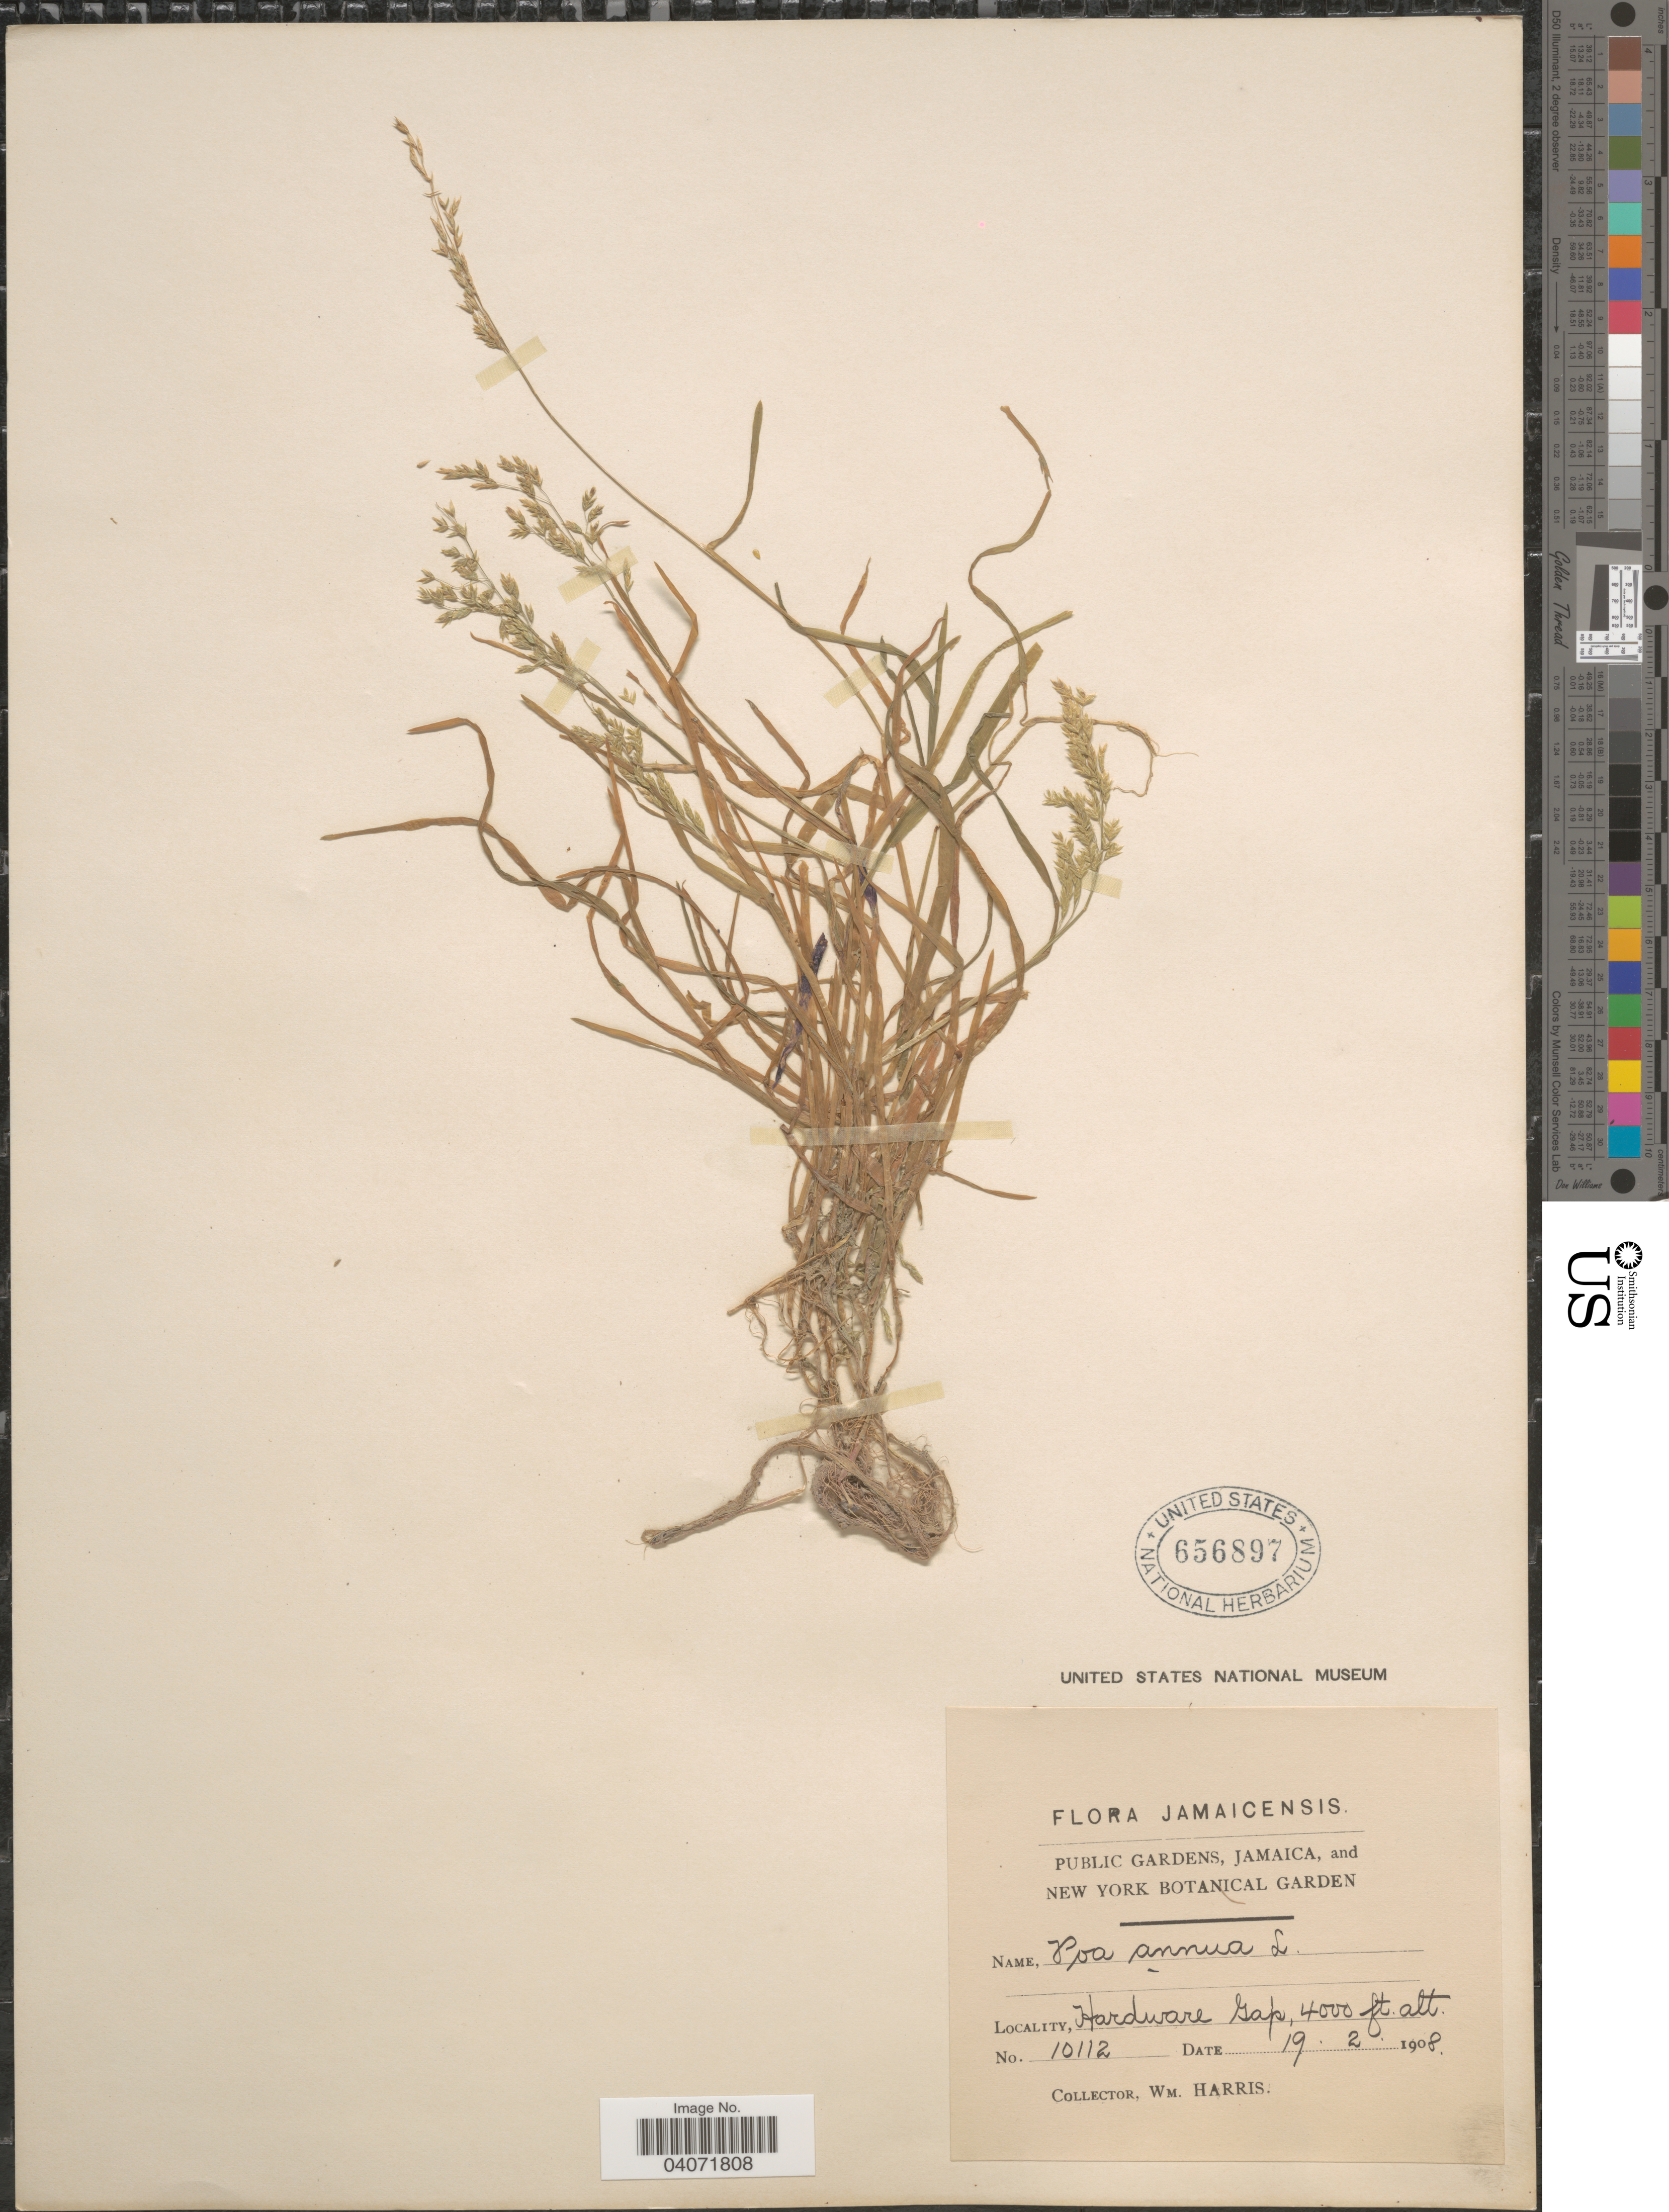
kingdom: Plantae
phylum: Tracheophyta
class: Liliopsida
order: Poales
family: Poaceae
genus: Poa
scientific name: Poa annua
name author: L.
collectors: W. Harris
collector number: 10112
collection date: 1908-02-19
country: Jamaica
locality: Hardware Gap.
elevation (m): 1219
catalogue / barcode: US 656897